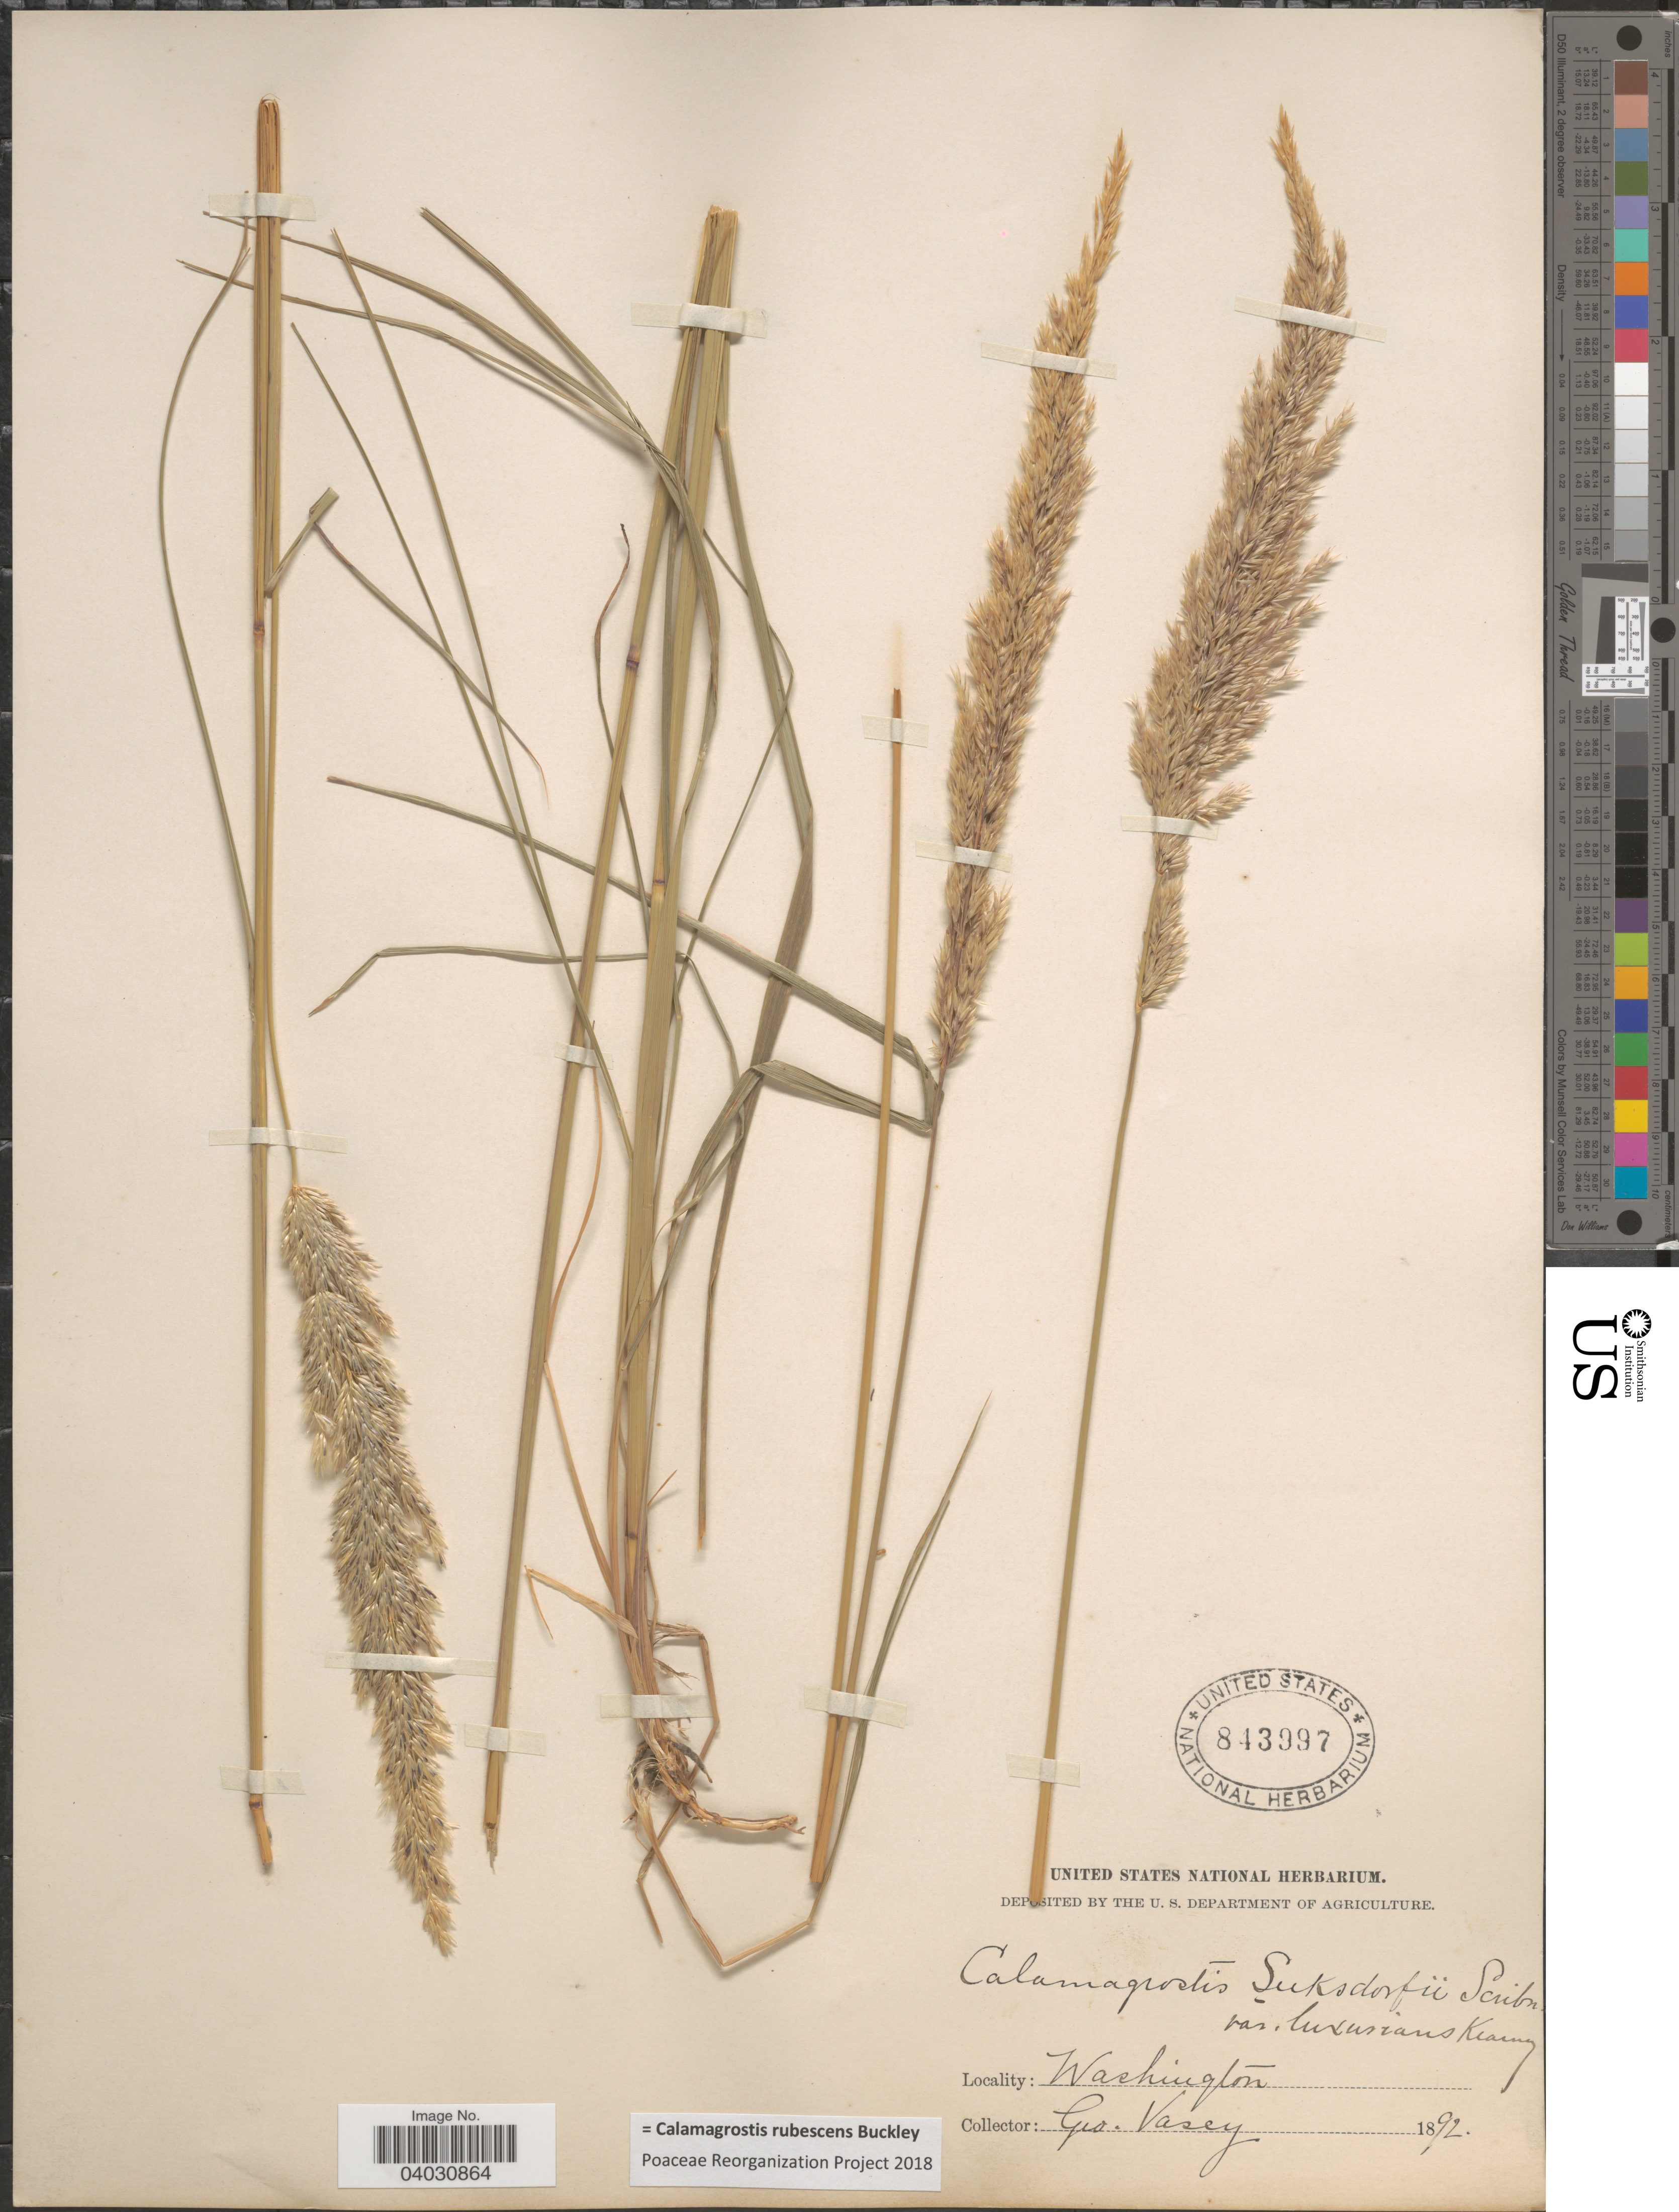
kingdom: Plantae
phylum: Tracheophyta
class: Liliopsida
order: Poales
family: Poaceae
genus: Calamagrostis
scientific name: Calamagrostis rubescens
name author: Buckley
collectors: G. Vasey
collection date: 1892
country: United States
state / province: Washington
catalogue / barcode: US 843997